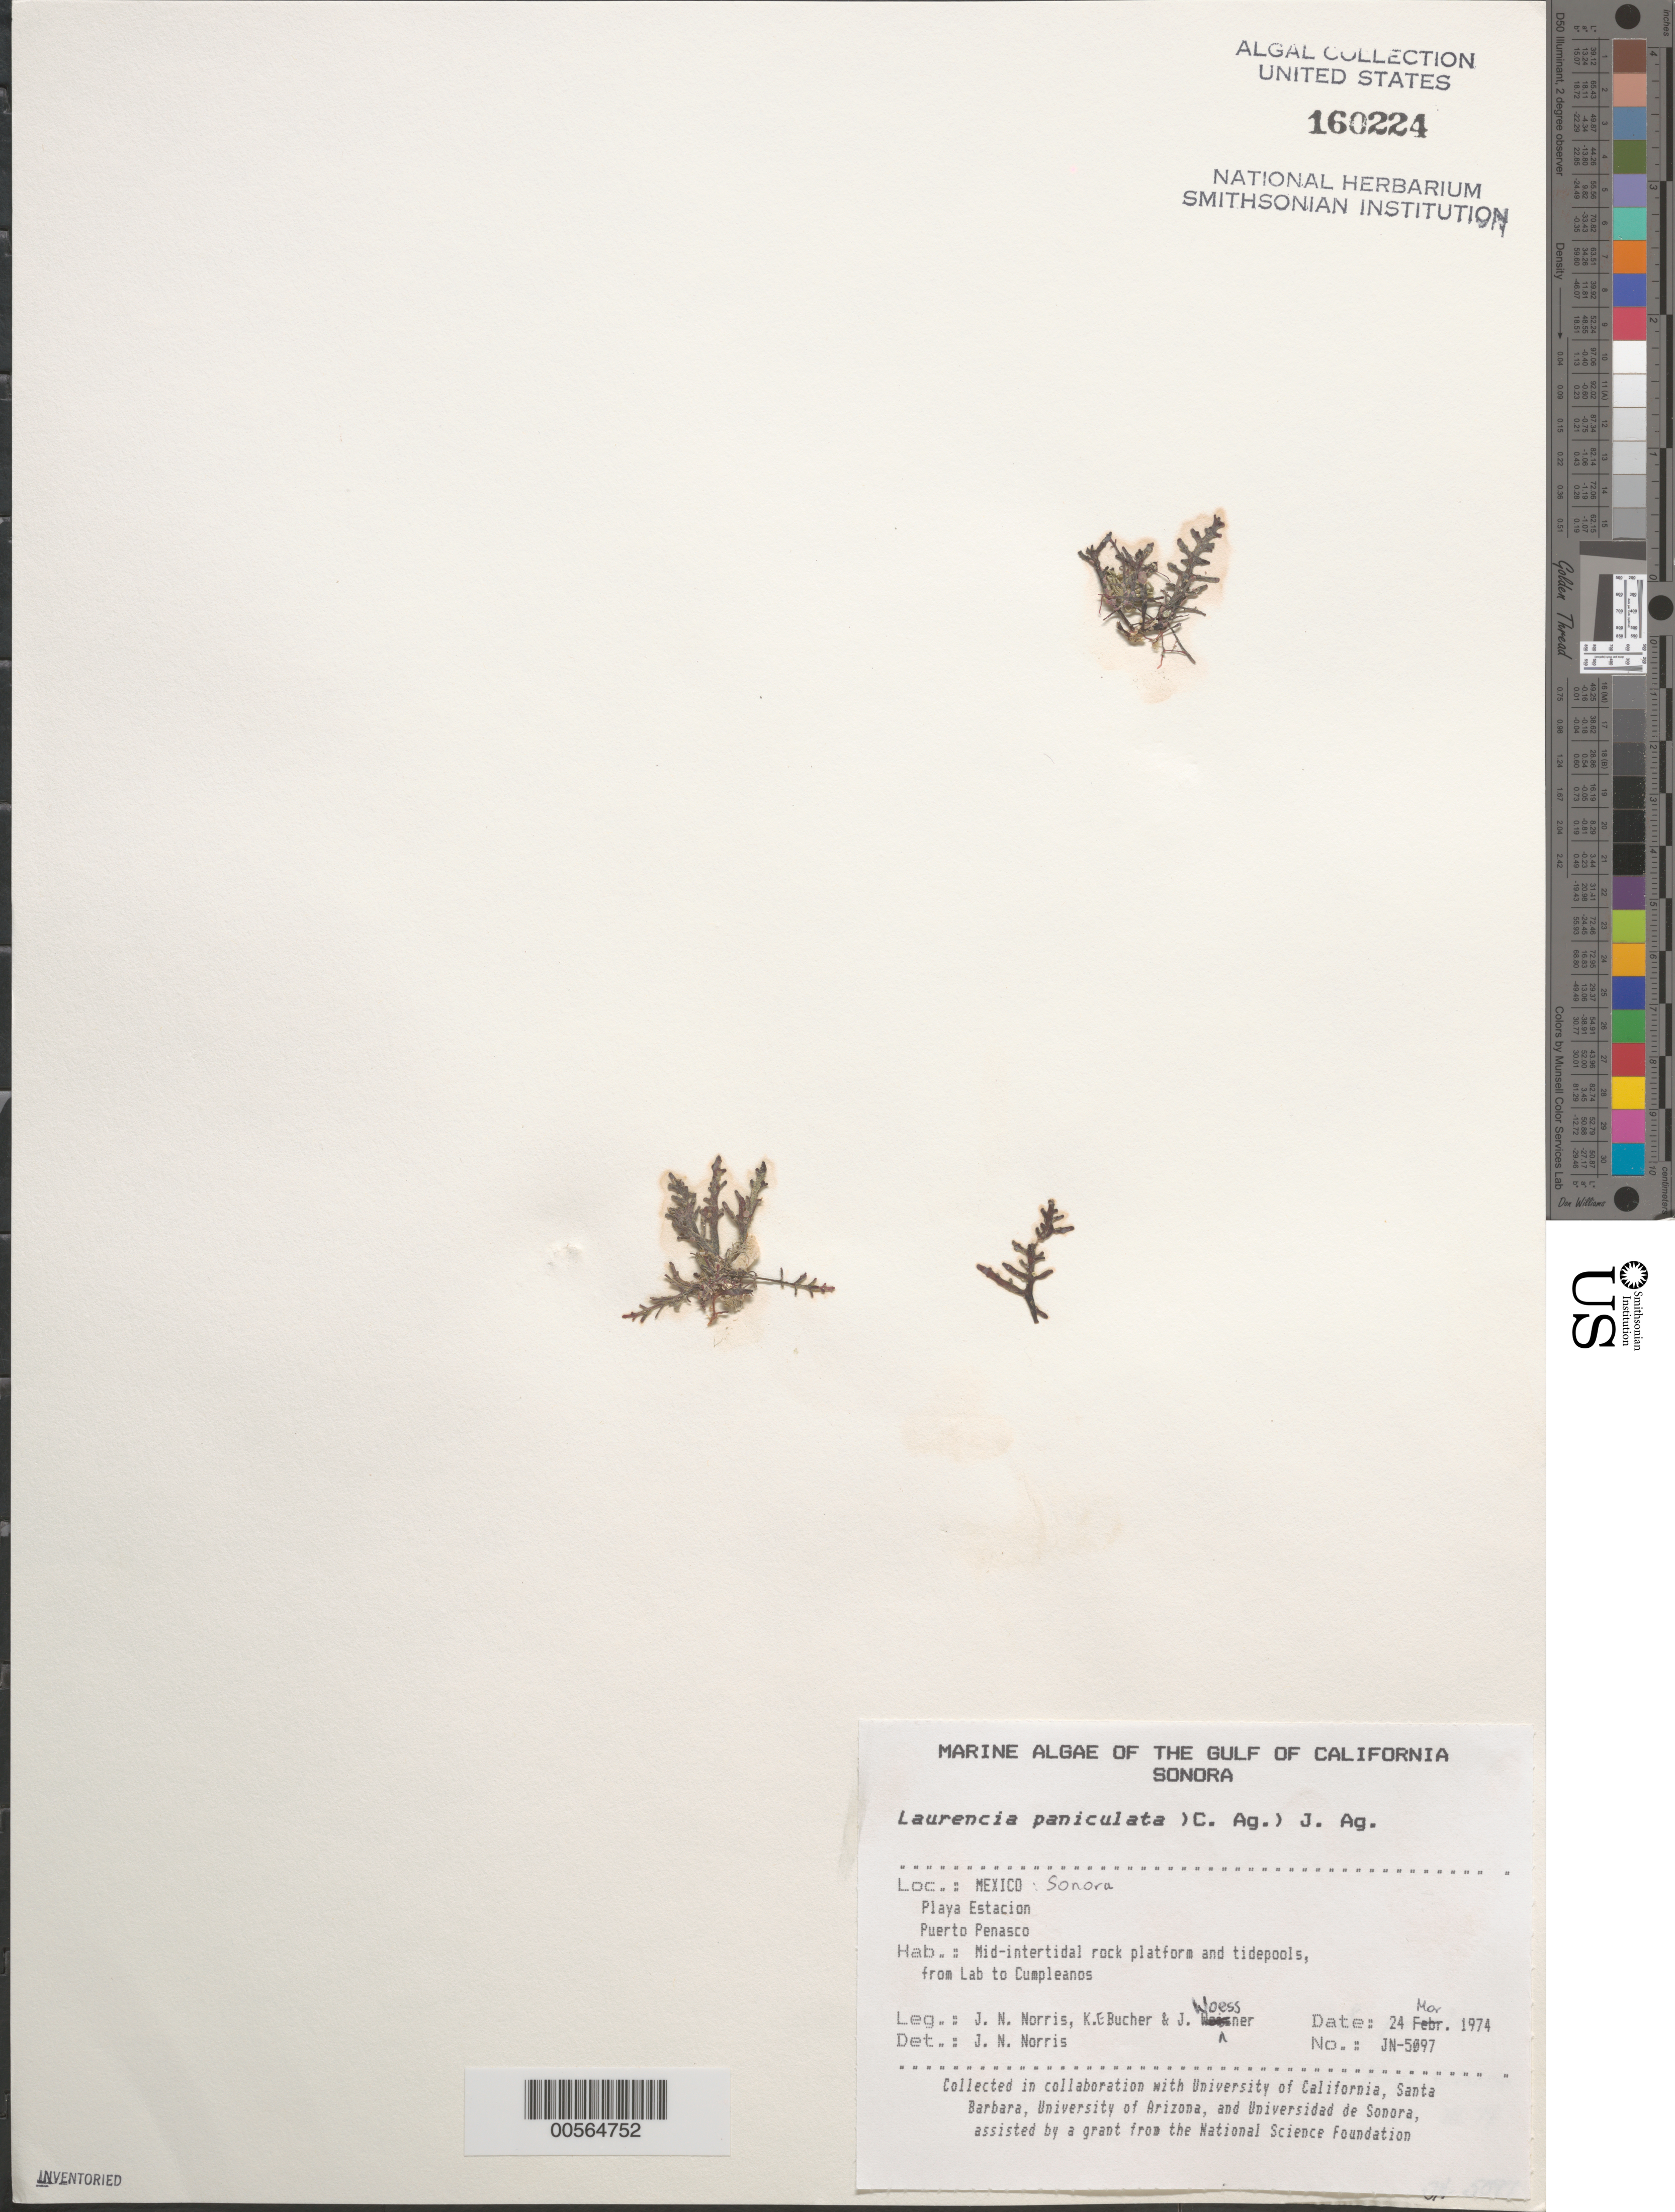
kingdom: Plantae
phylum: Rhodophyta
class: Florideophyceae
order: Ceramiales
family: Rhodomelaceae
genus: Palisada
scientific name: Palisada thuyoides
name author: (Kützing) Cassano et al.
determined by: Algae name updating Project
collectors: J. N. Norris, K. E. Bucher & J. Woessner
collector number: JN-5097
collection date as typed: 24 Mar 1974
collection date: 1974-03-24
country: Mexico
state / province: Sonora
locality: Playa Estacion, Puerto Penasco, from Laboratorio de Biologia Marina to Cumpleanos Tide Pool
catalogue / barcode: US 160224